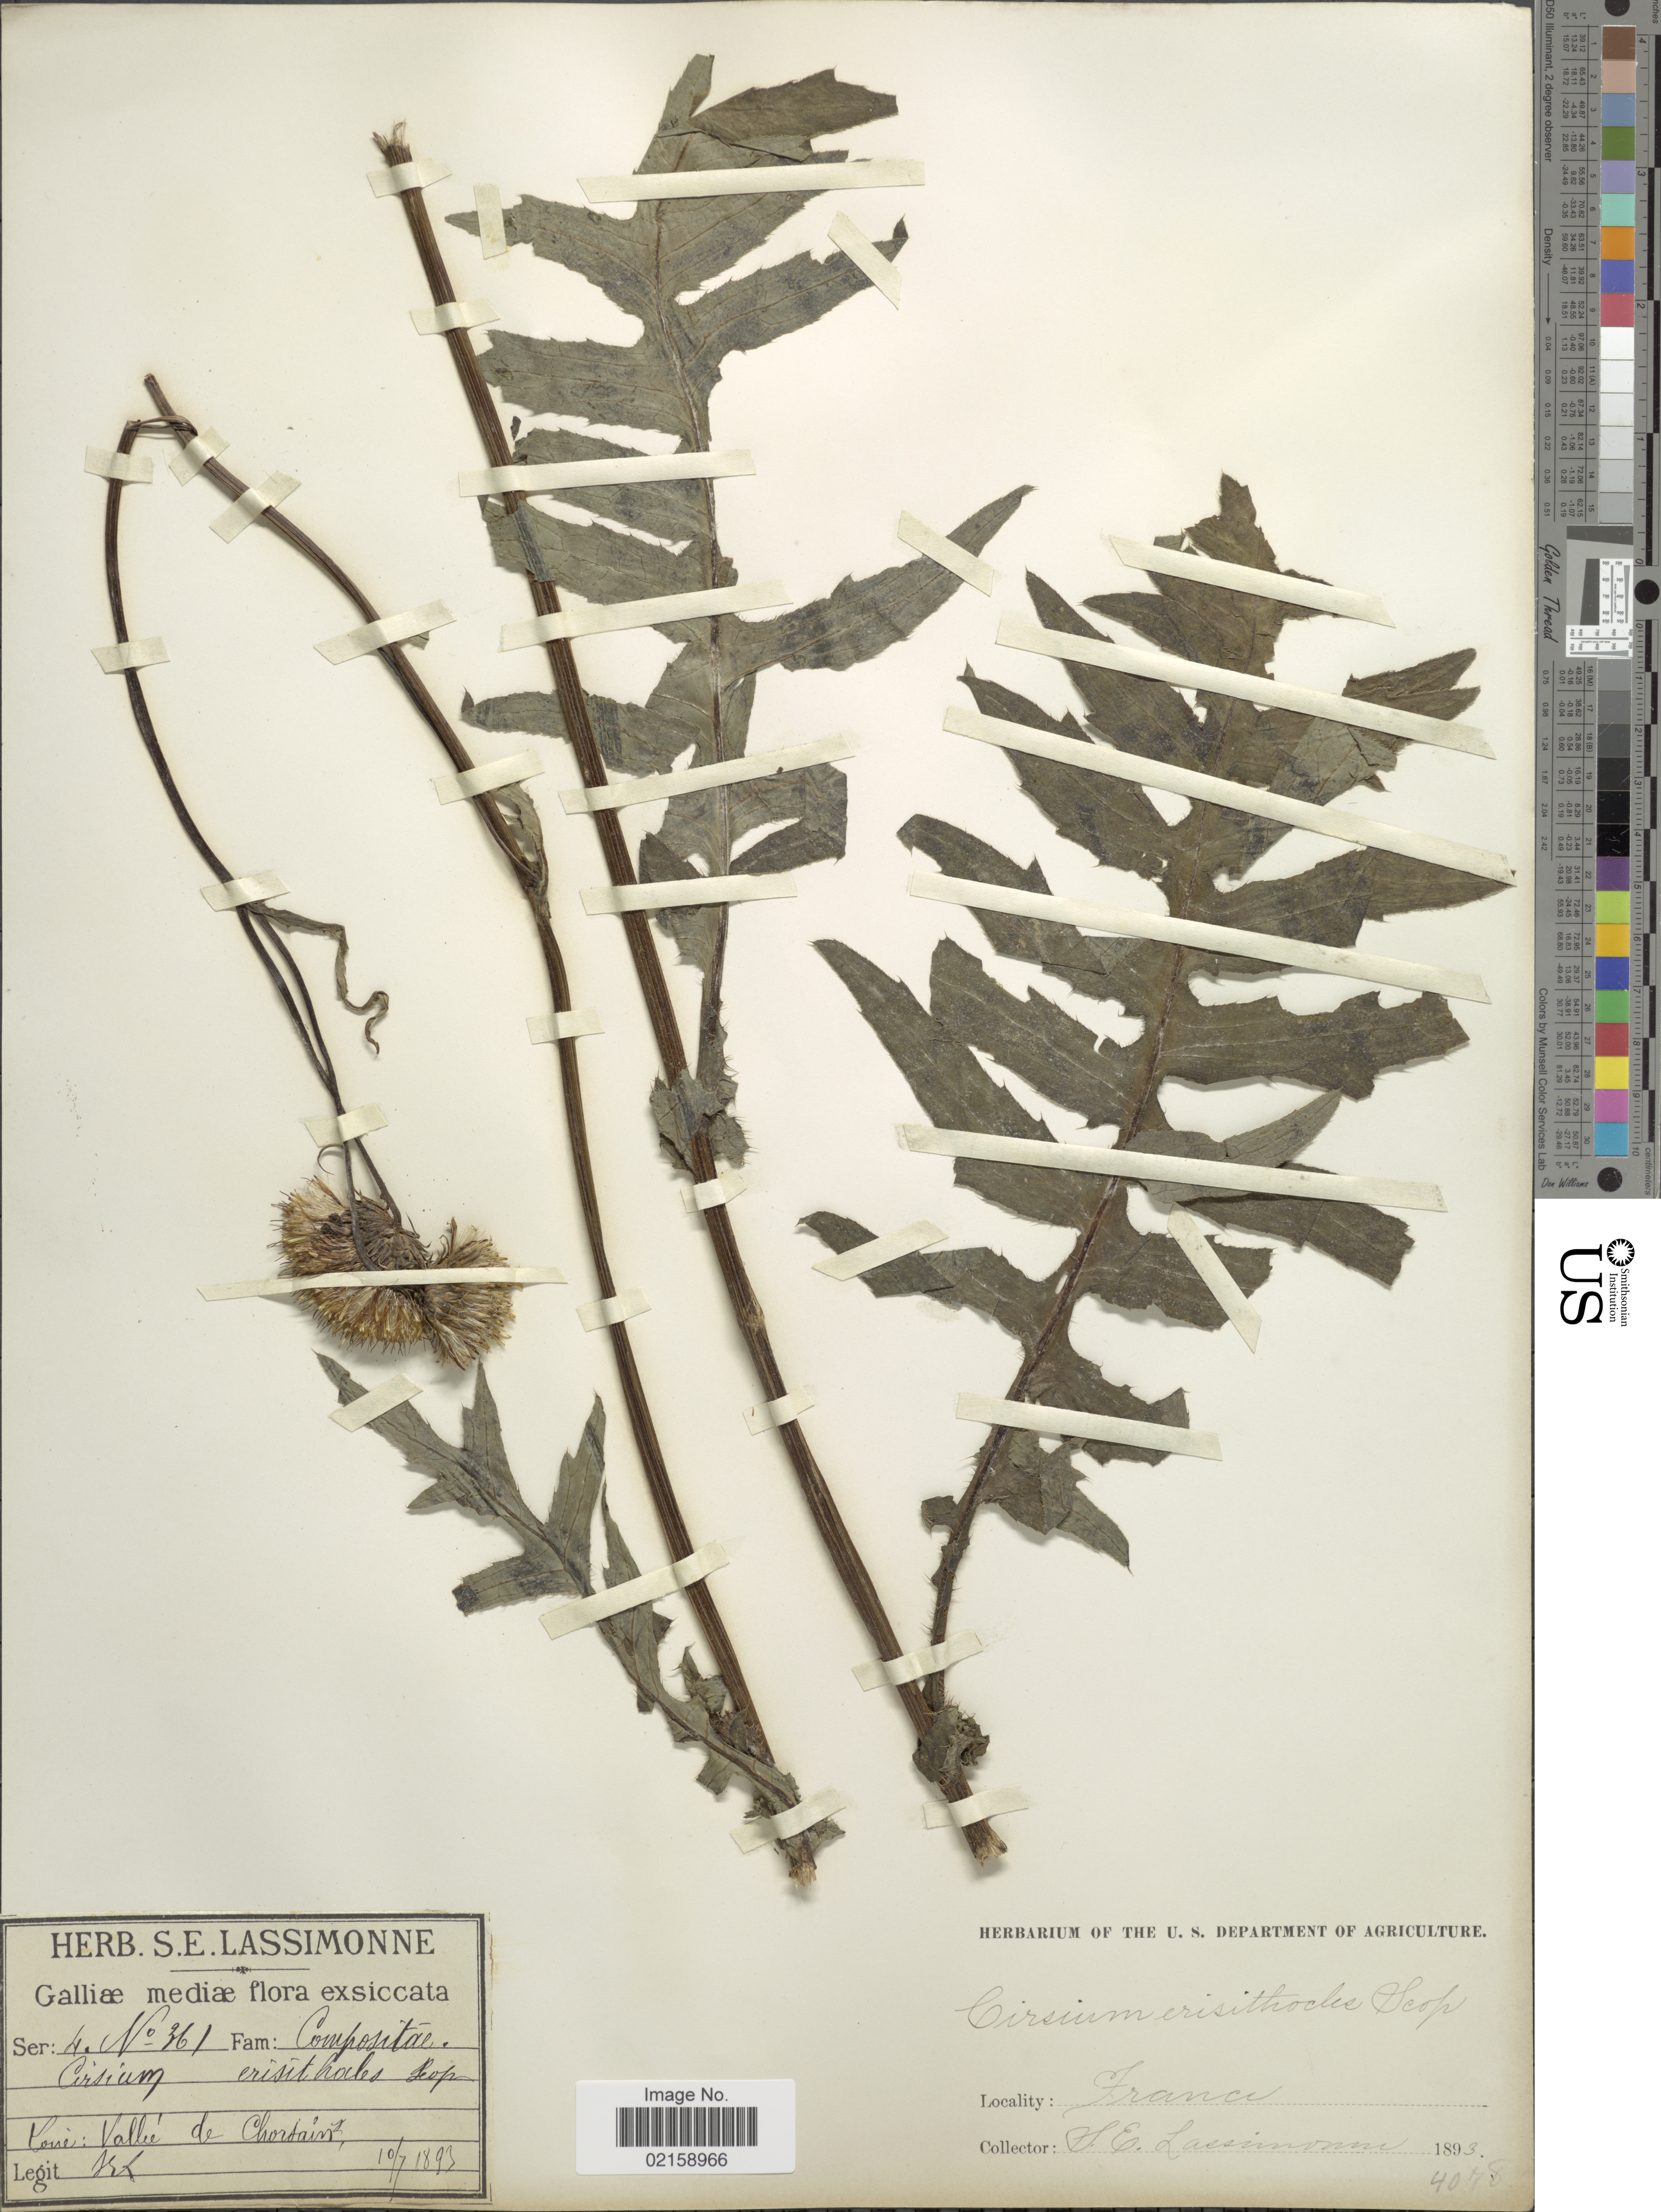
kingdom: Plantae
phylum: Tracheophyta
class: Magnoliopsida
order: Asterales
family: Asteraceae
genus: Cirsium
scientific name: Cirsium erisithales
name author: (Jacq.) Scop.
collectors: S. Lassimonne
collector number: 361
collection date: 1893-07-10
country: France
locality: Galliæ [France]. Loire: Vallée de Chortain.